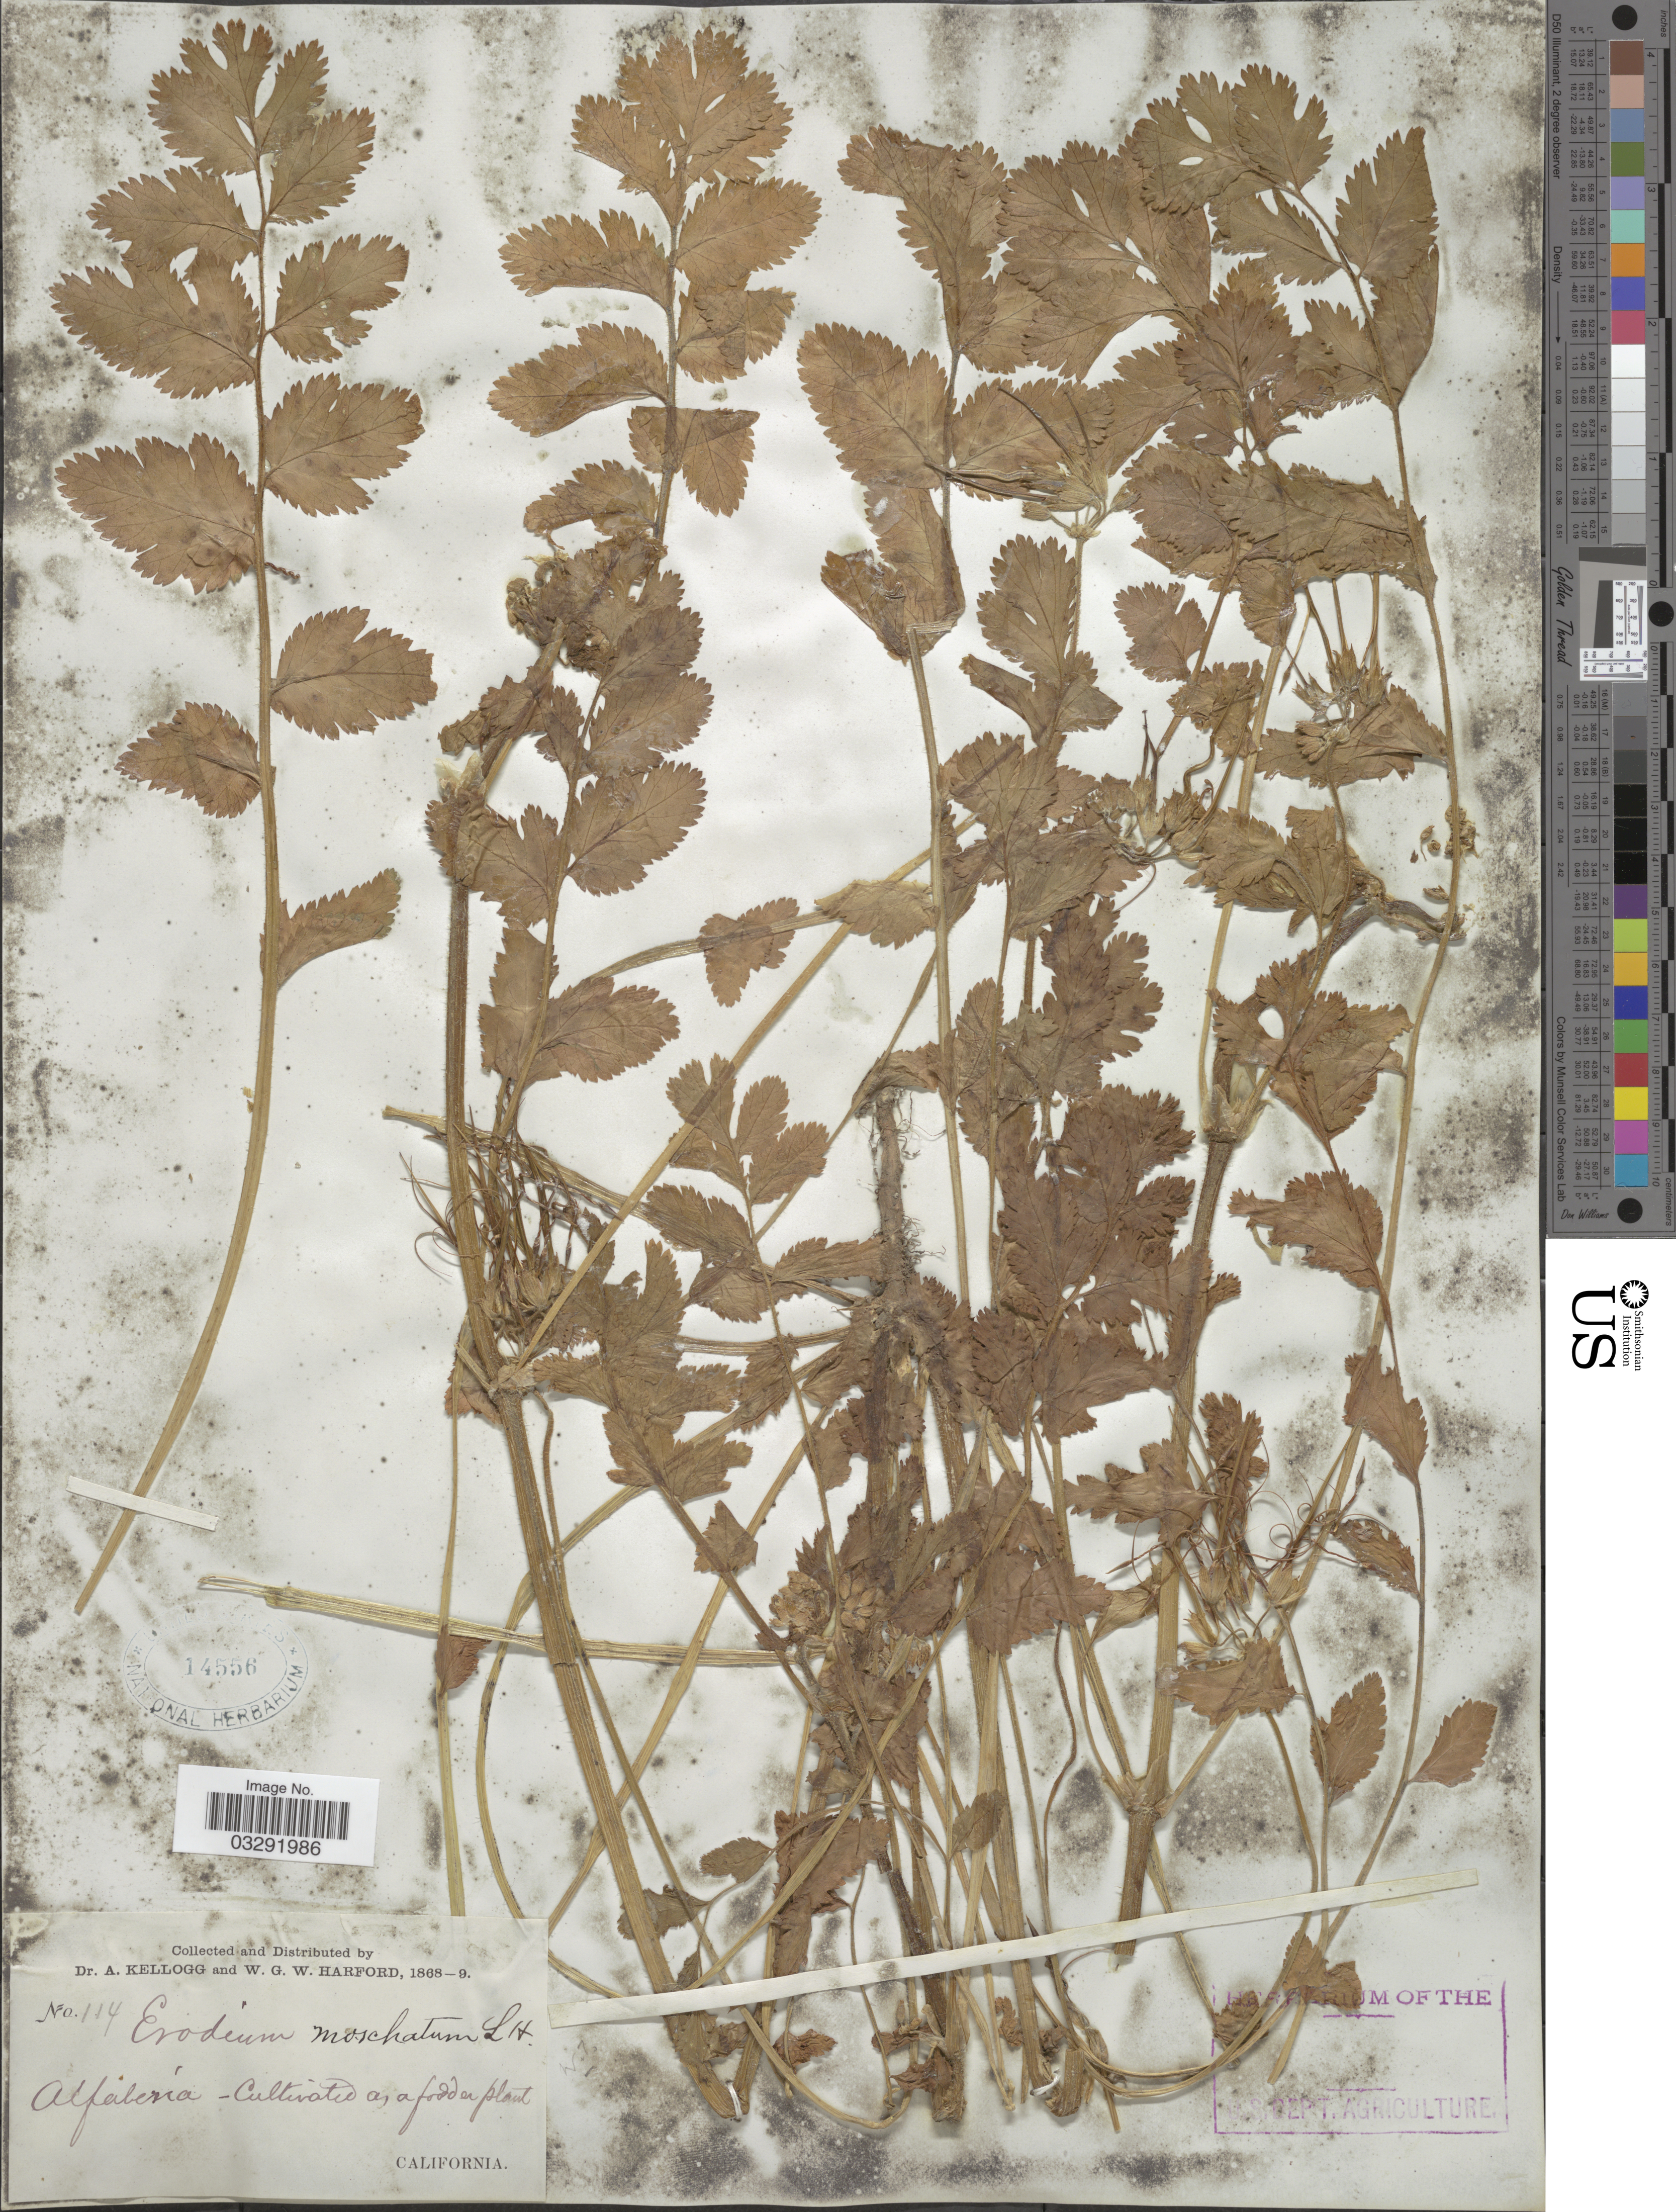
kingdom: Plantae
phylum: Tracheophyta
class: Magnoliopsida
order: Geraniales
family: Geraniaceae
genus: Erodium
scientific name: Erodium moschatum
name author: (L.) L'Hér. ex Aiton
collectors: A. Kellogg & W. G. W. Harford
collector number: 114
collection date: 1868/1869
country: United States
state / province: California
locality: Alfabería.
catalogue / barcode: US 14556